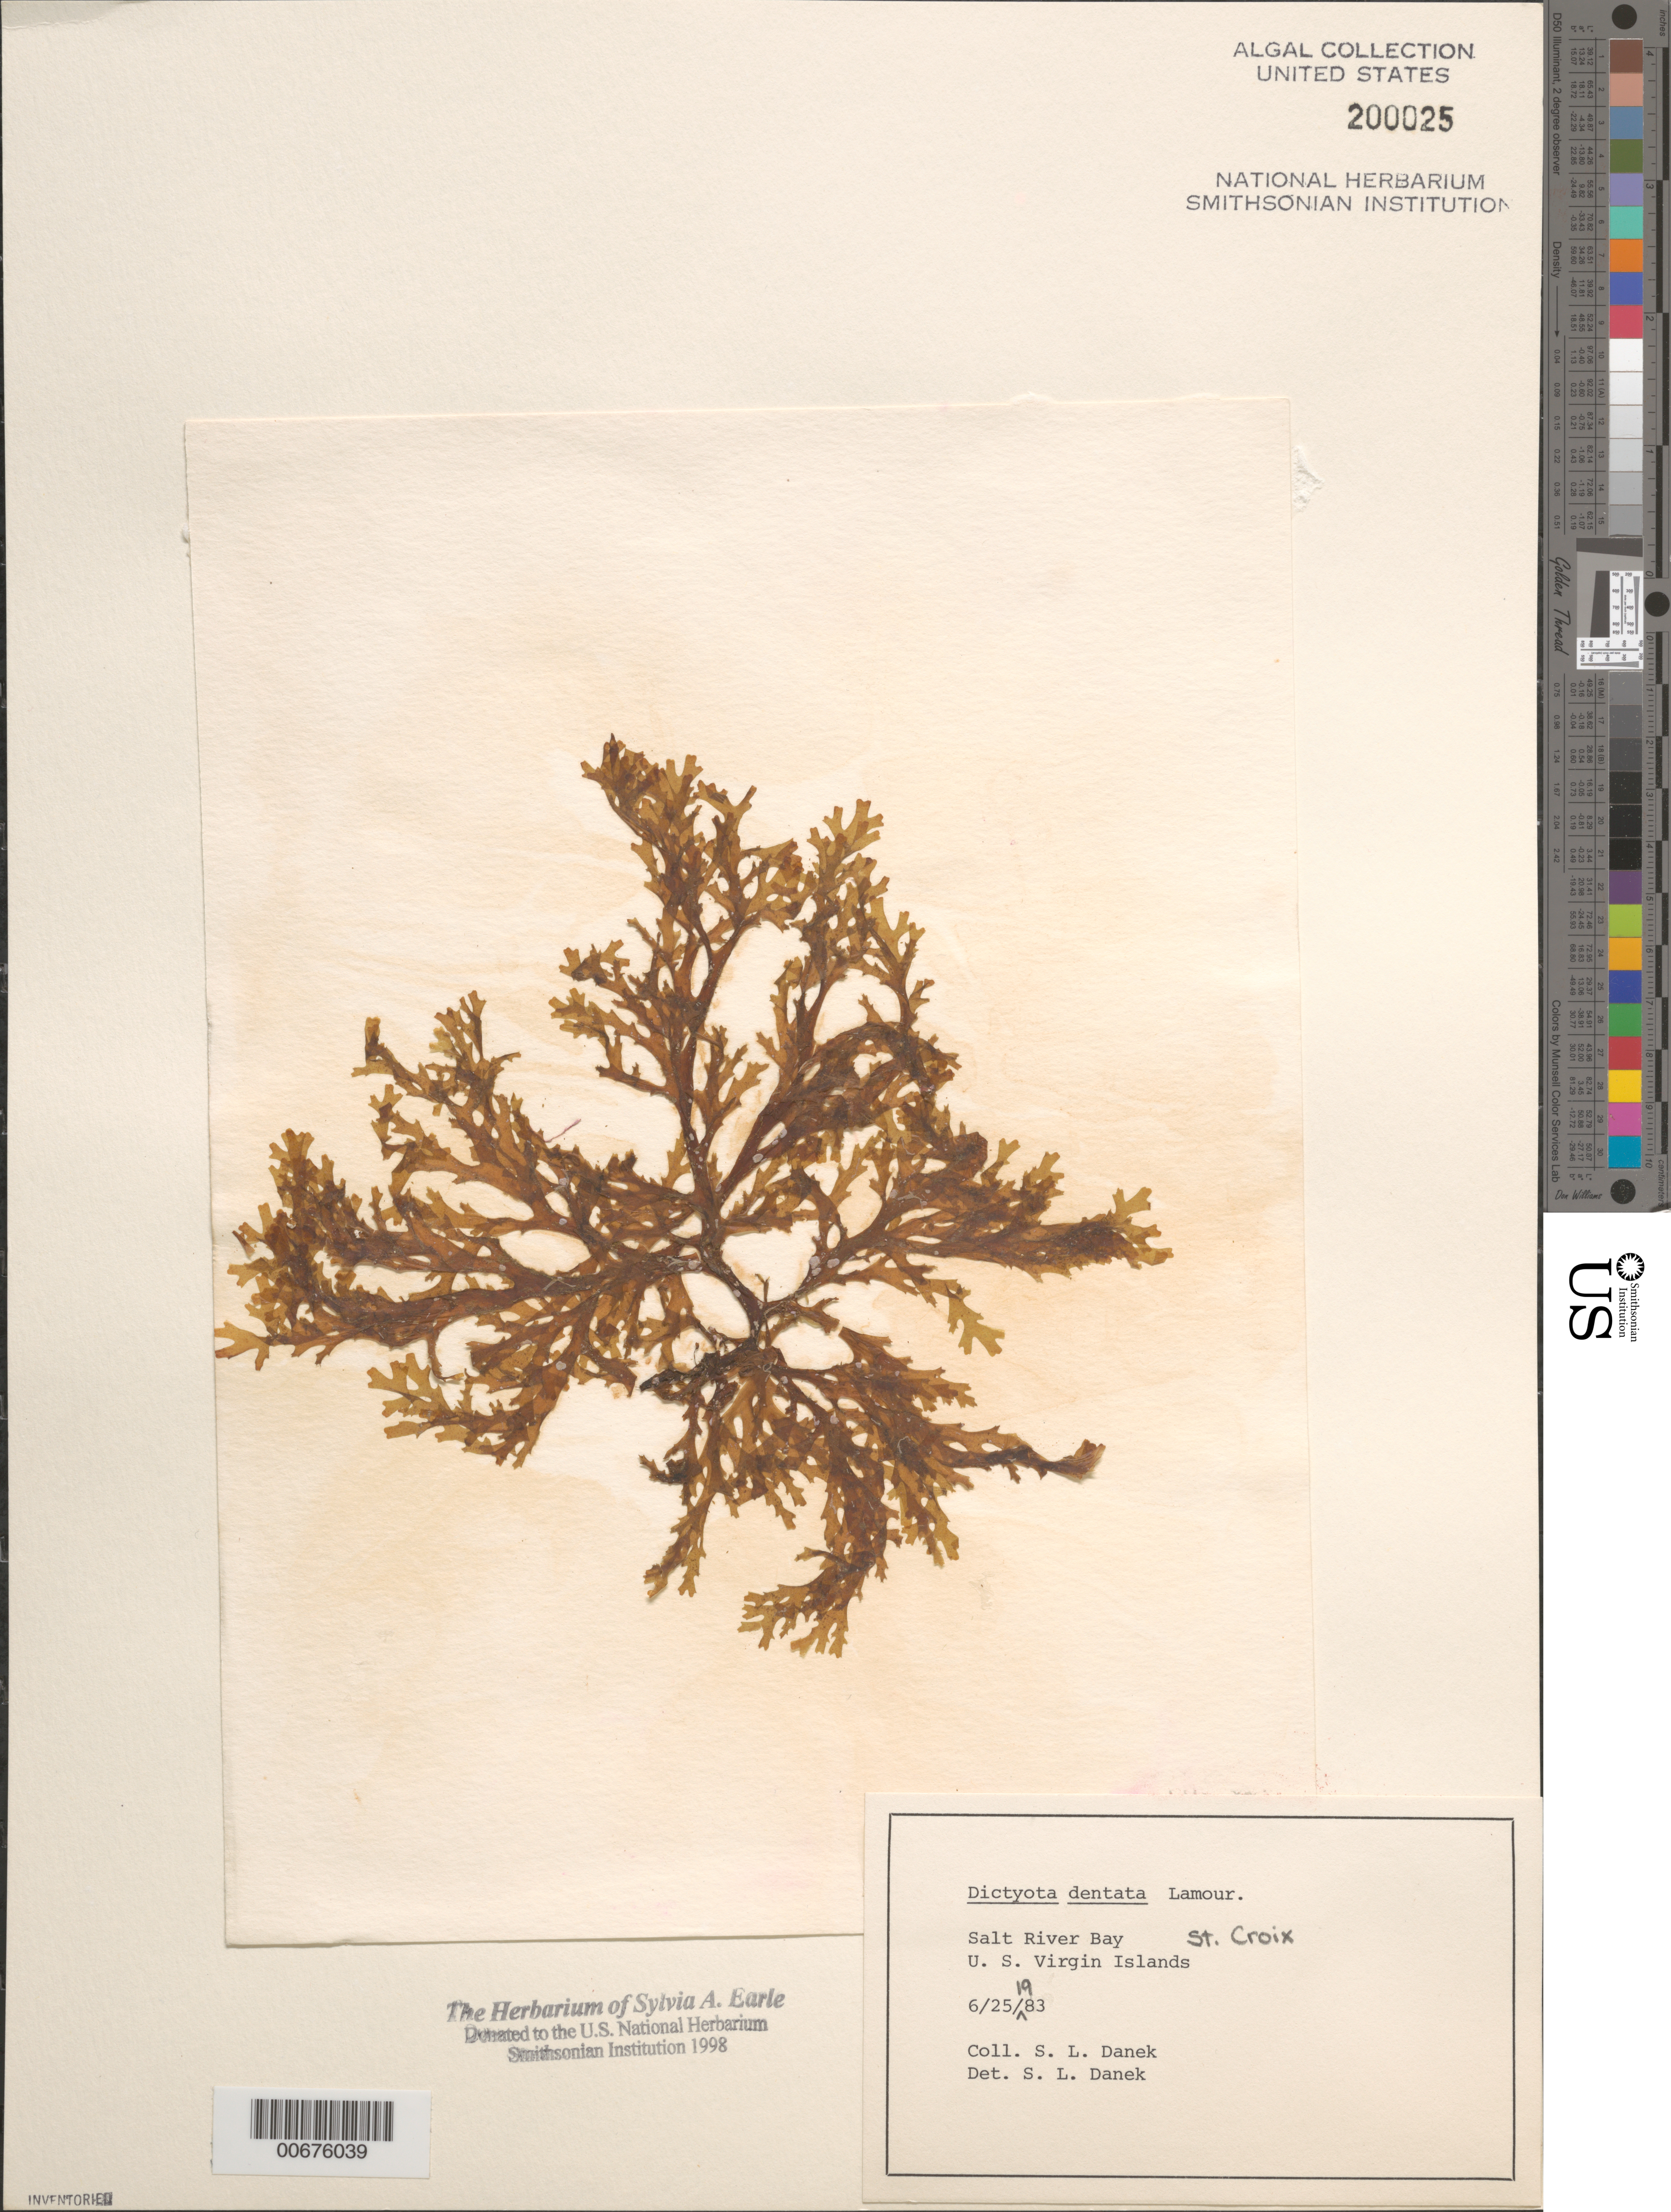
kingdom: Chromista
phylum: Ochrophyta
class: Phaeophyceae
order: Dictyotales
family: Dictyotaceae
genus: Dictyota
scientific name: Dictyota mertensii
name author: (C. Mart.) Kütz.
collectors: S. Danek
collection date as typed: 25 Jun 1983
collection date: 1983-06-25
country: U.S. Virgin Islands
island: St. Croix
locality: Salt River Bay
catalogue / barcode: US 200025